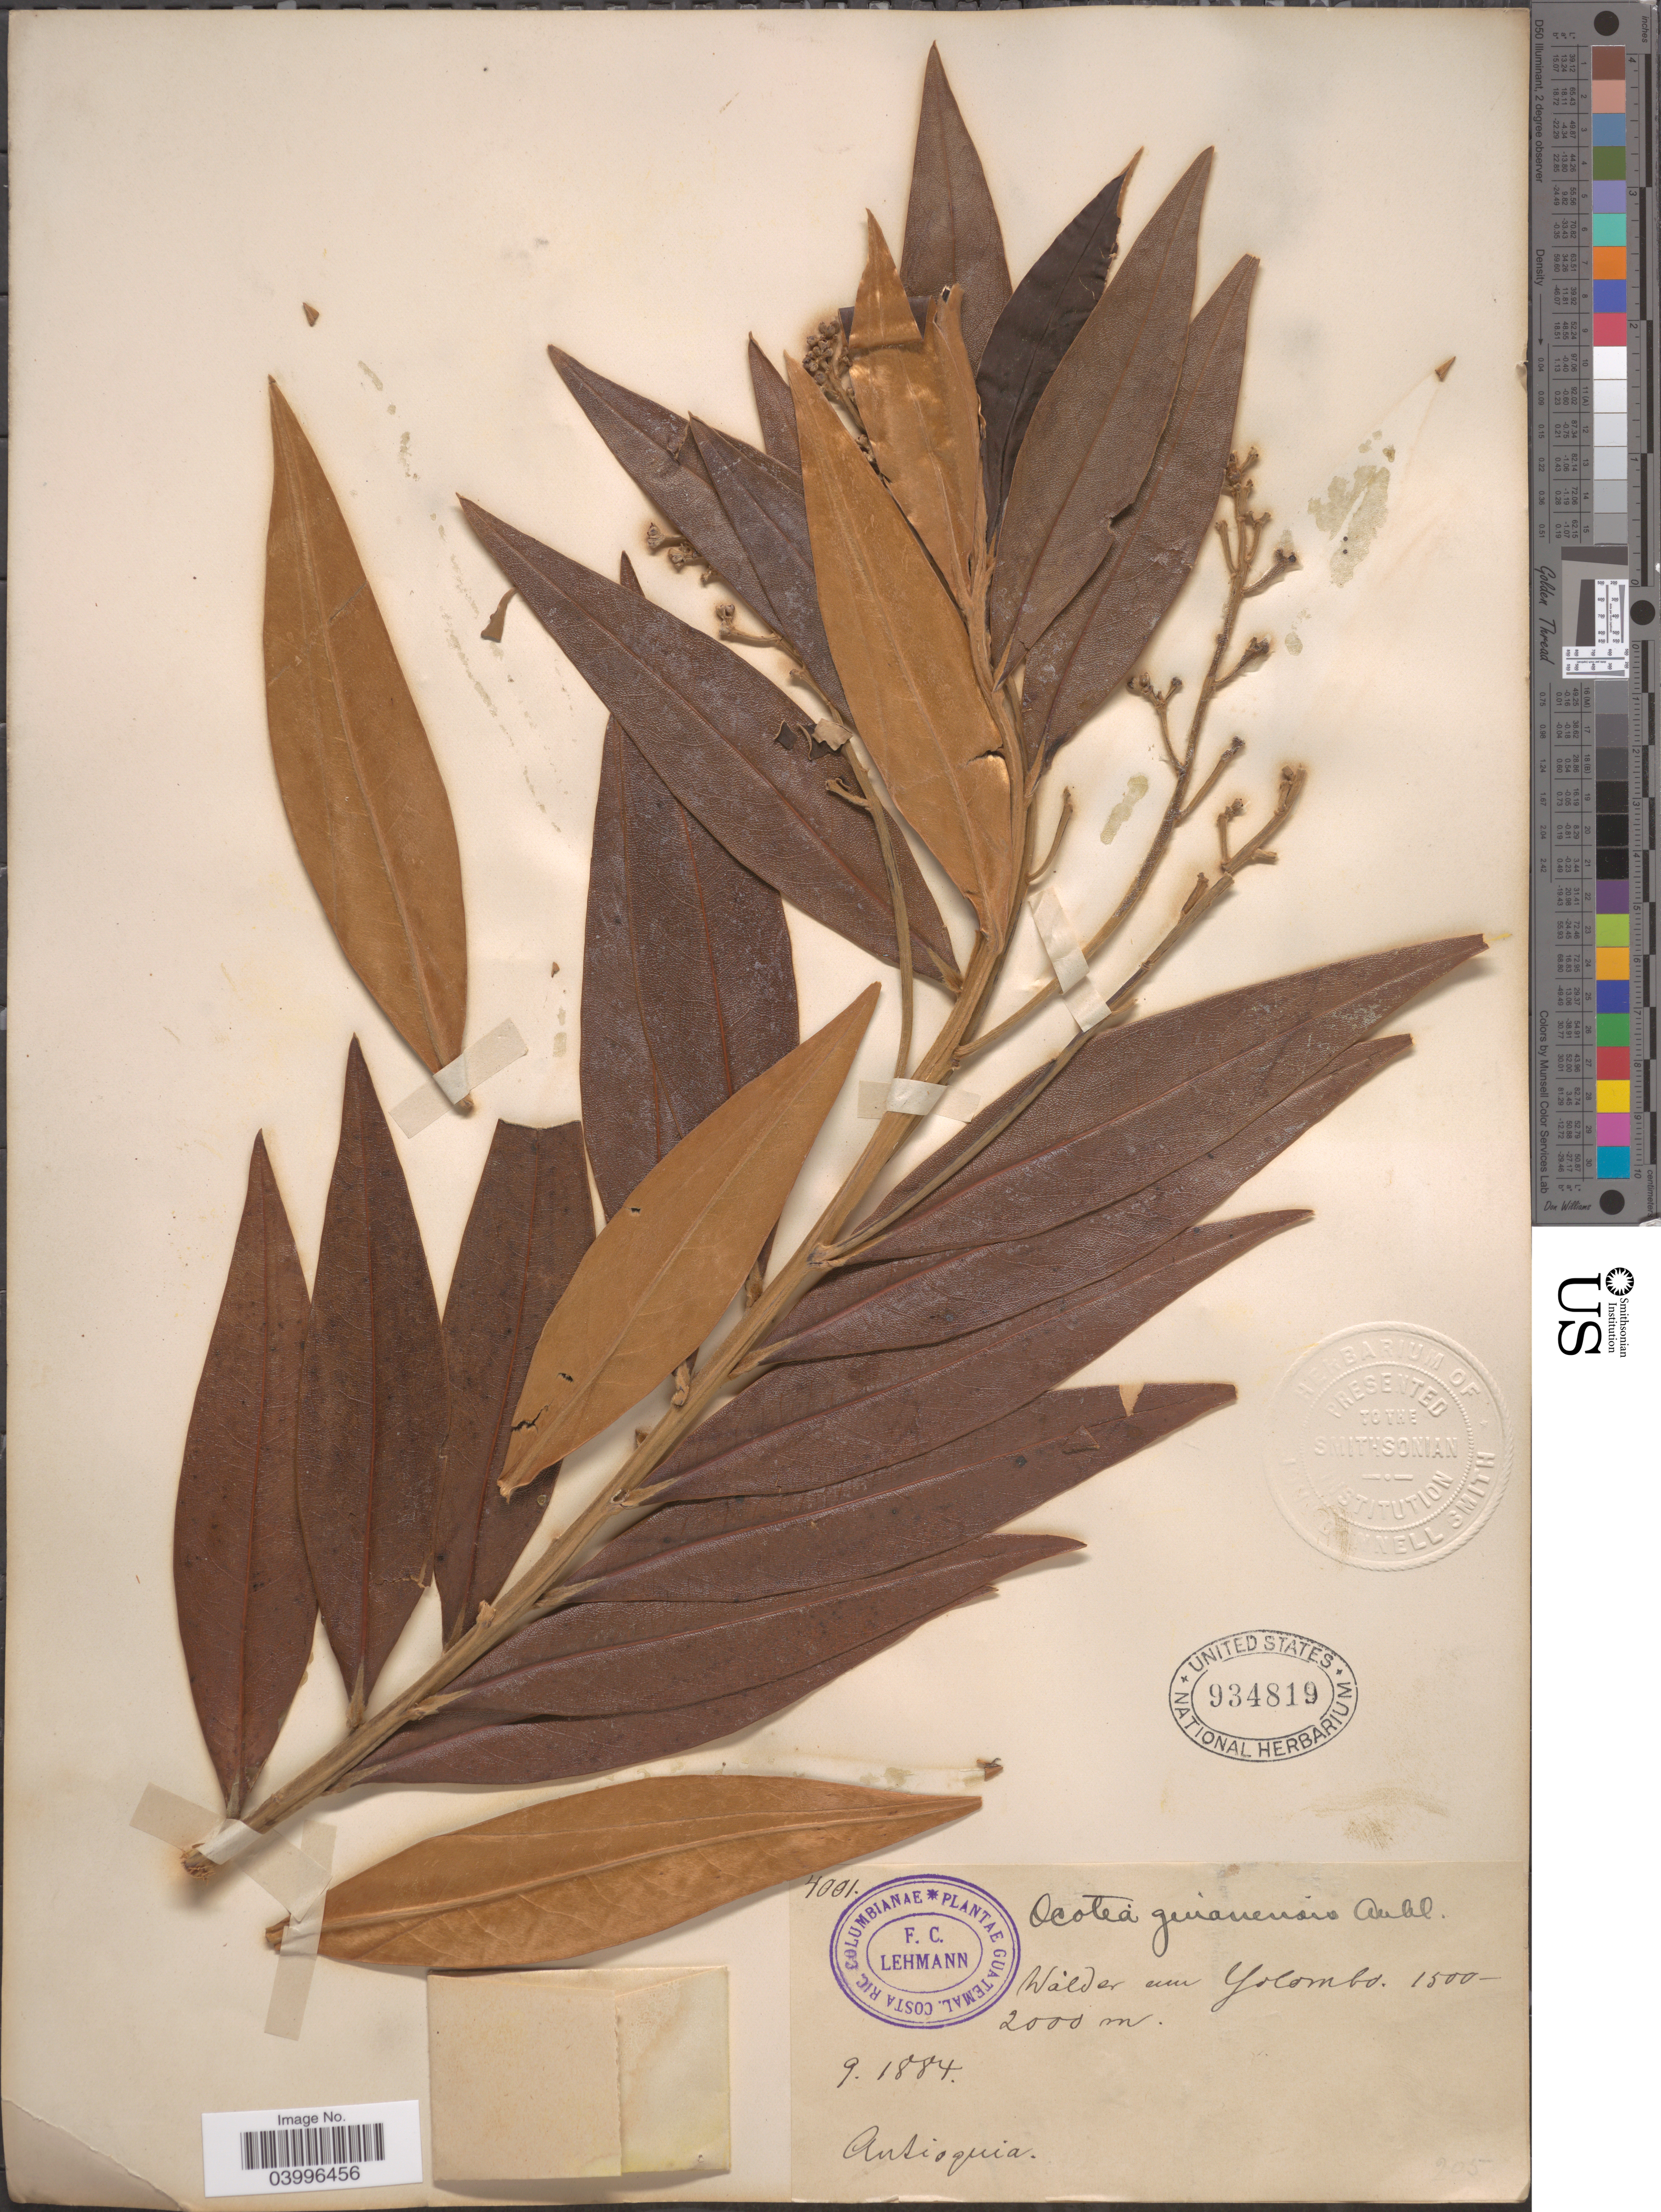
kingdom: Plantae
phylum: Tracheophyta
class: Magnoliopsida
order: Laurales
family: Lauraceae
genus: Ocotea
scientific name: Ocotea guianensis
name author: Aubl.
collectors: F. C. Lehmann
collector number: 4001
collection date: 1884-09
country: Colombia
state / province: Antioquia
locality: Walder am Yolombo.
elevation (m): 1500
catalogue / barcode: US 934819